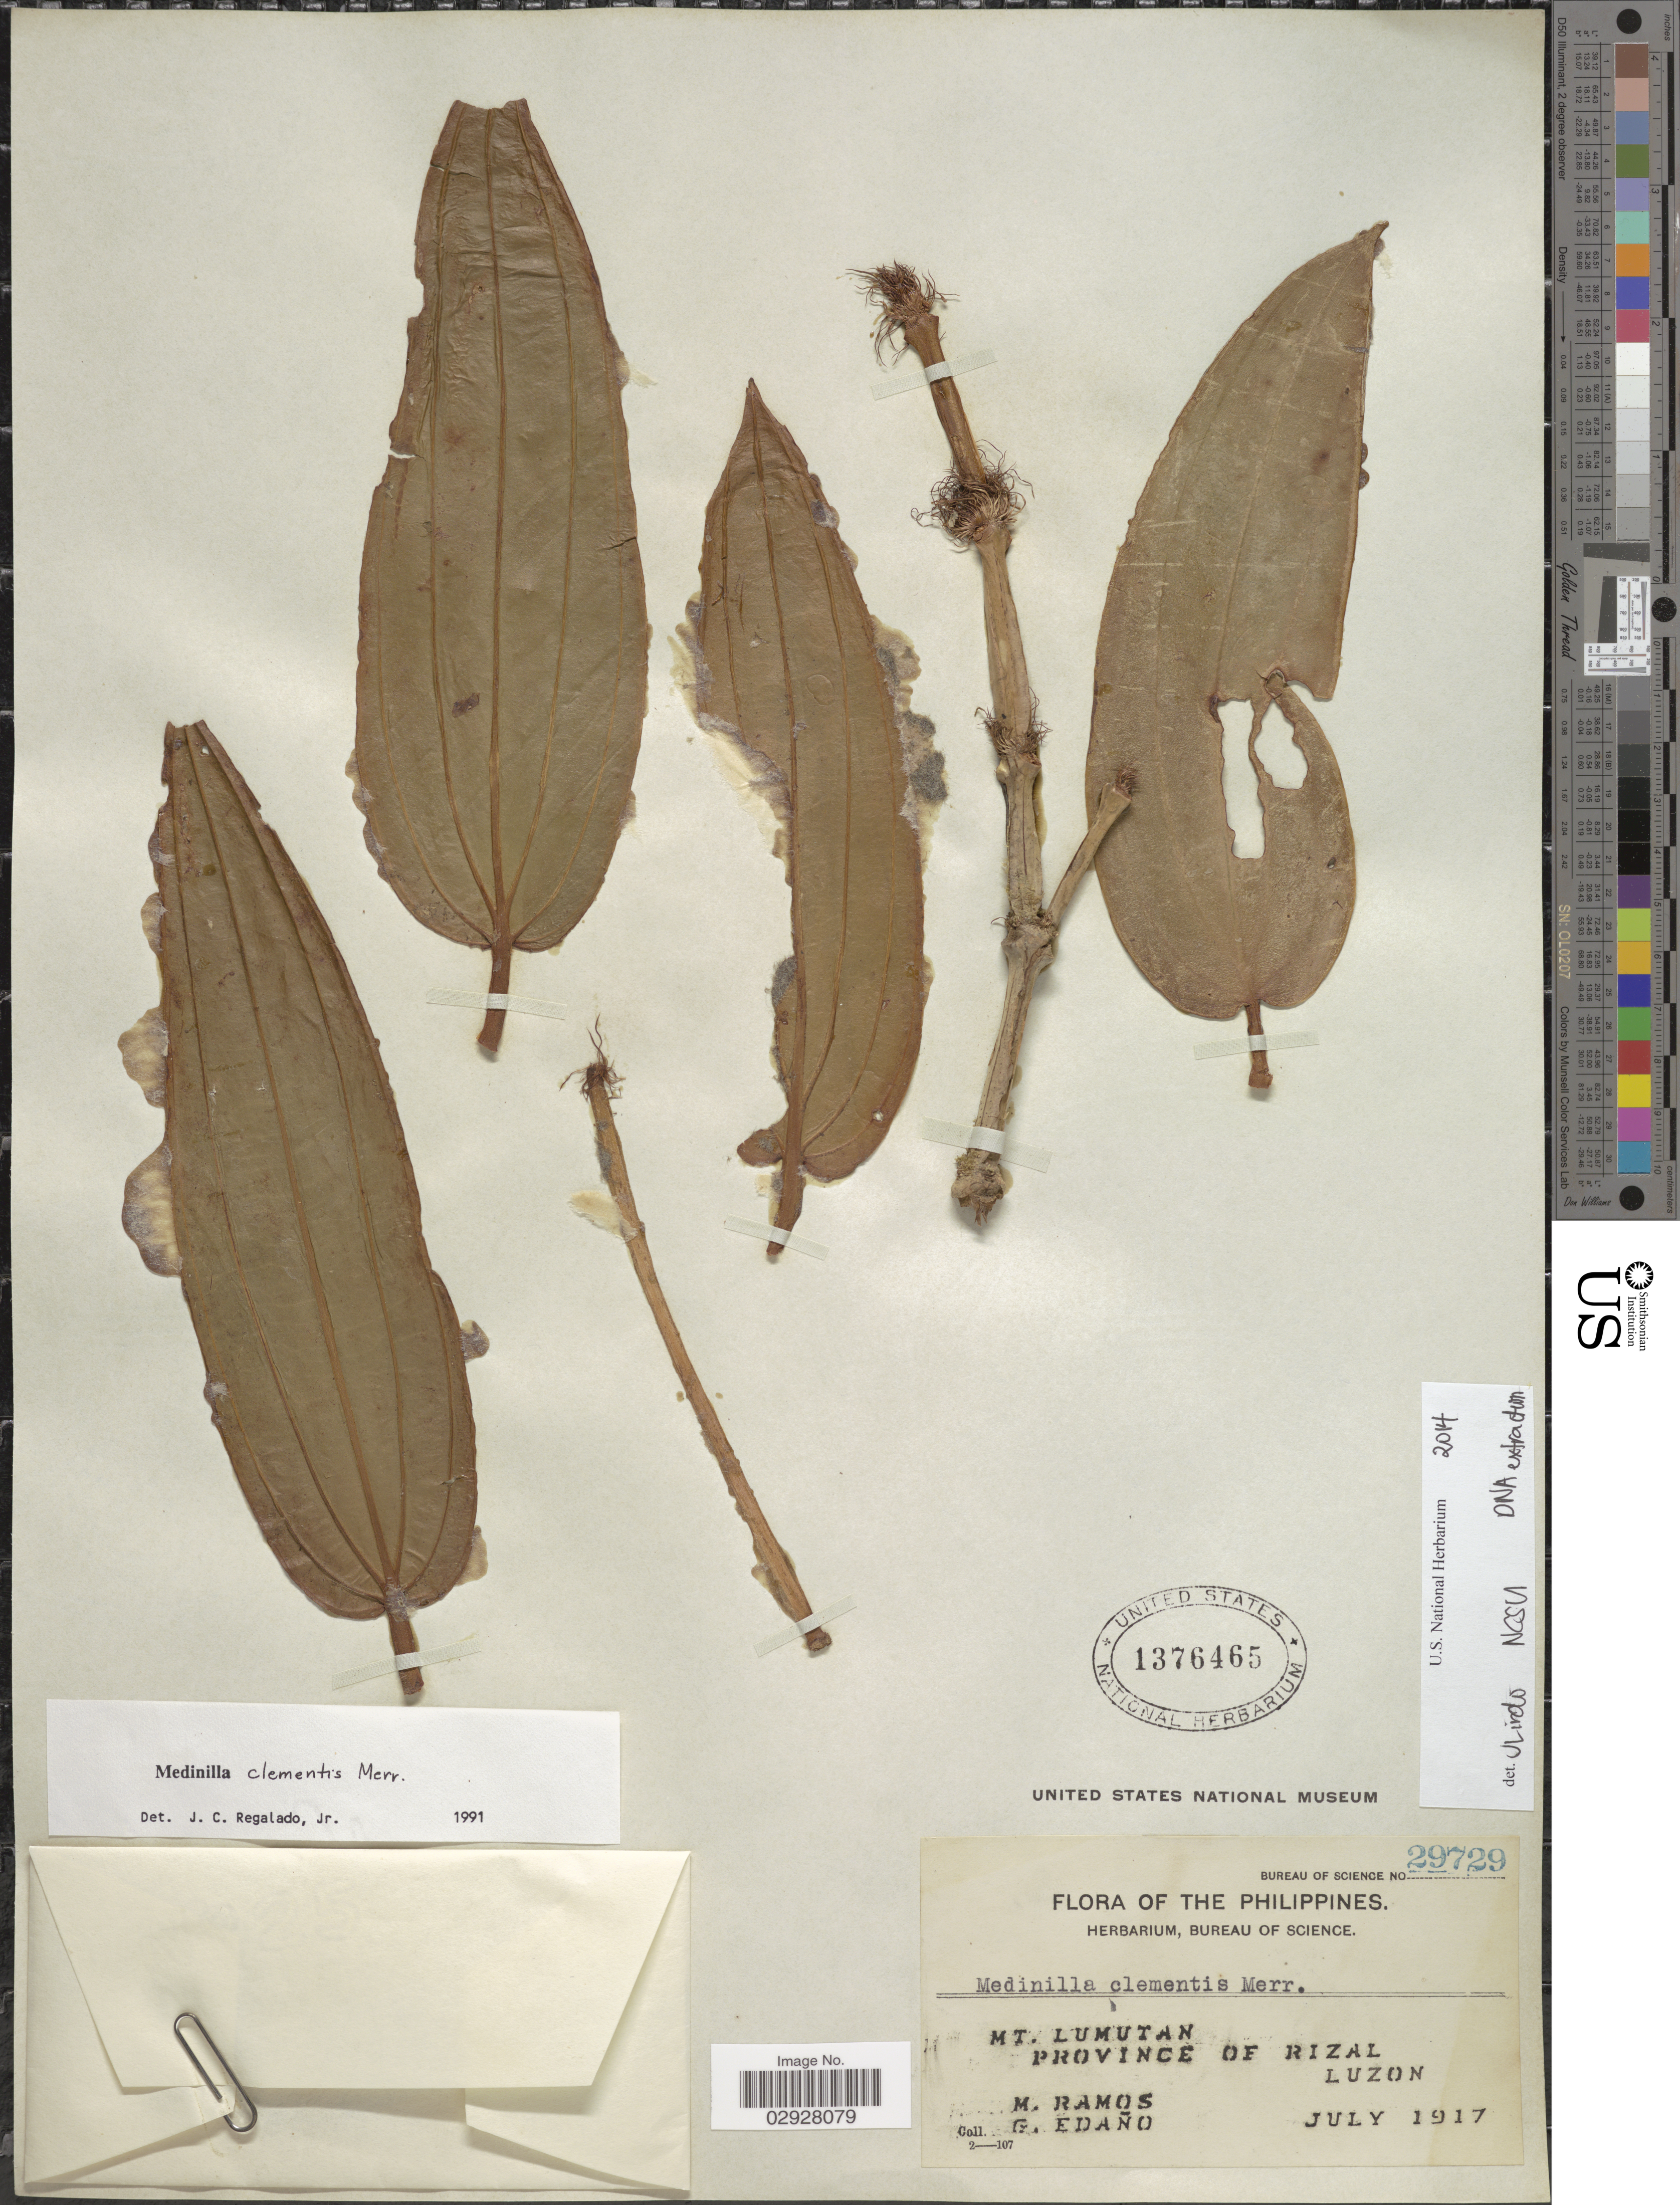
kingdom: Plantae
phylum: Tracheophyta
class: Magnoliopsida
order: Myrtales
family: Melastomataceae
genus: Medinilla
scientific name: Medinilla clementis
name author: Merr.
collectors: M. Ramos & G. Edaño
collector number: Bureau of Science 29729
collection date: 1917-07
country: Philippines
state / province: Calabarzon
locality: Mt. Lumutan, Province of Rizal, Luzon.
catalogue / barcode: US 1376465